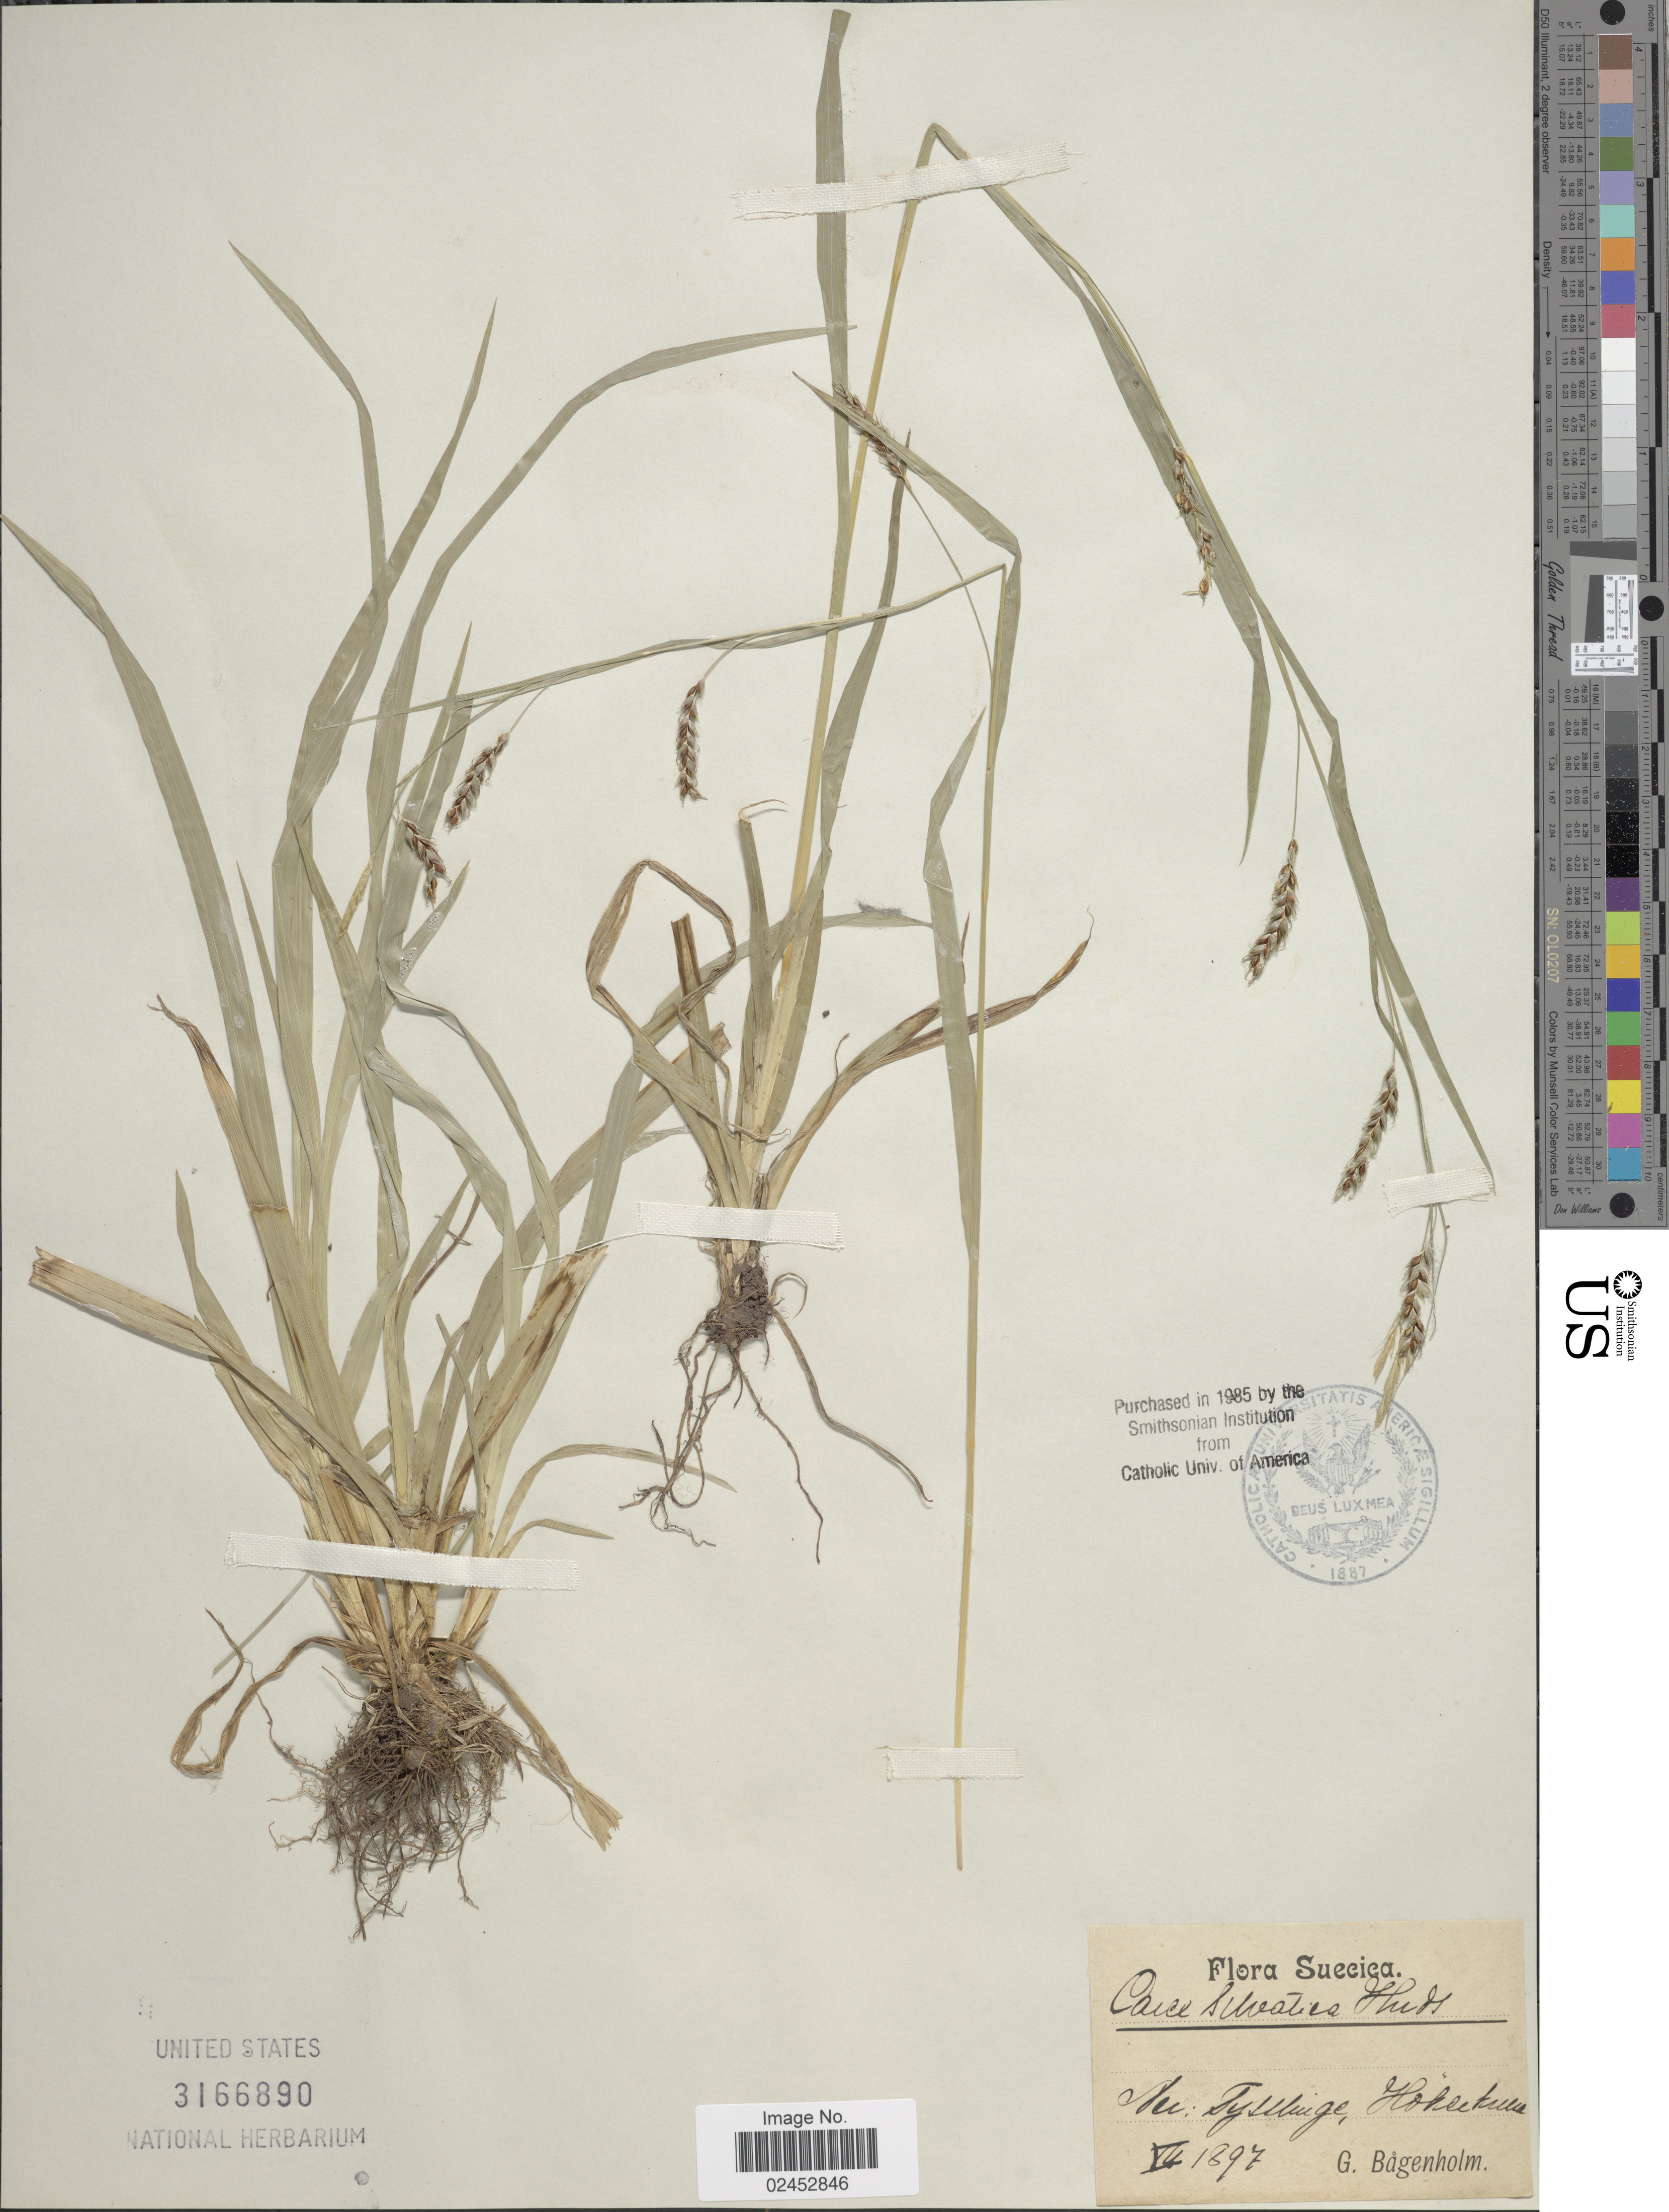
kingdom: Plantae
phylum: Tracheophyta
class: Liliopsida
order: Poales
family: Cyperaceae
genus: Carex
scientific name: Carex sylvatica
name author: Huds.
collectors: G. Bagenholm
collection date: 1897-07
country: Sweden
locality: Suecica, Vei: Tysslinge, Hoheekana. [interpreted]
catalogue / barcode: US 3166890